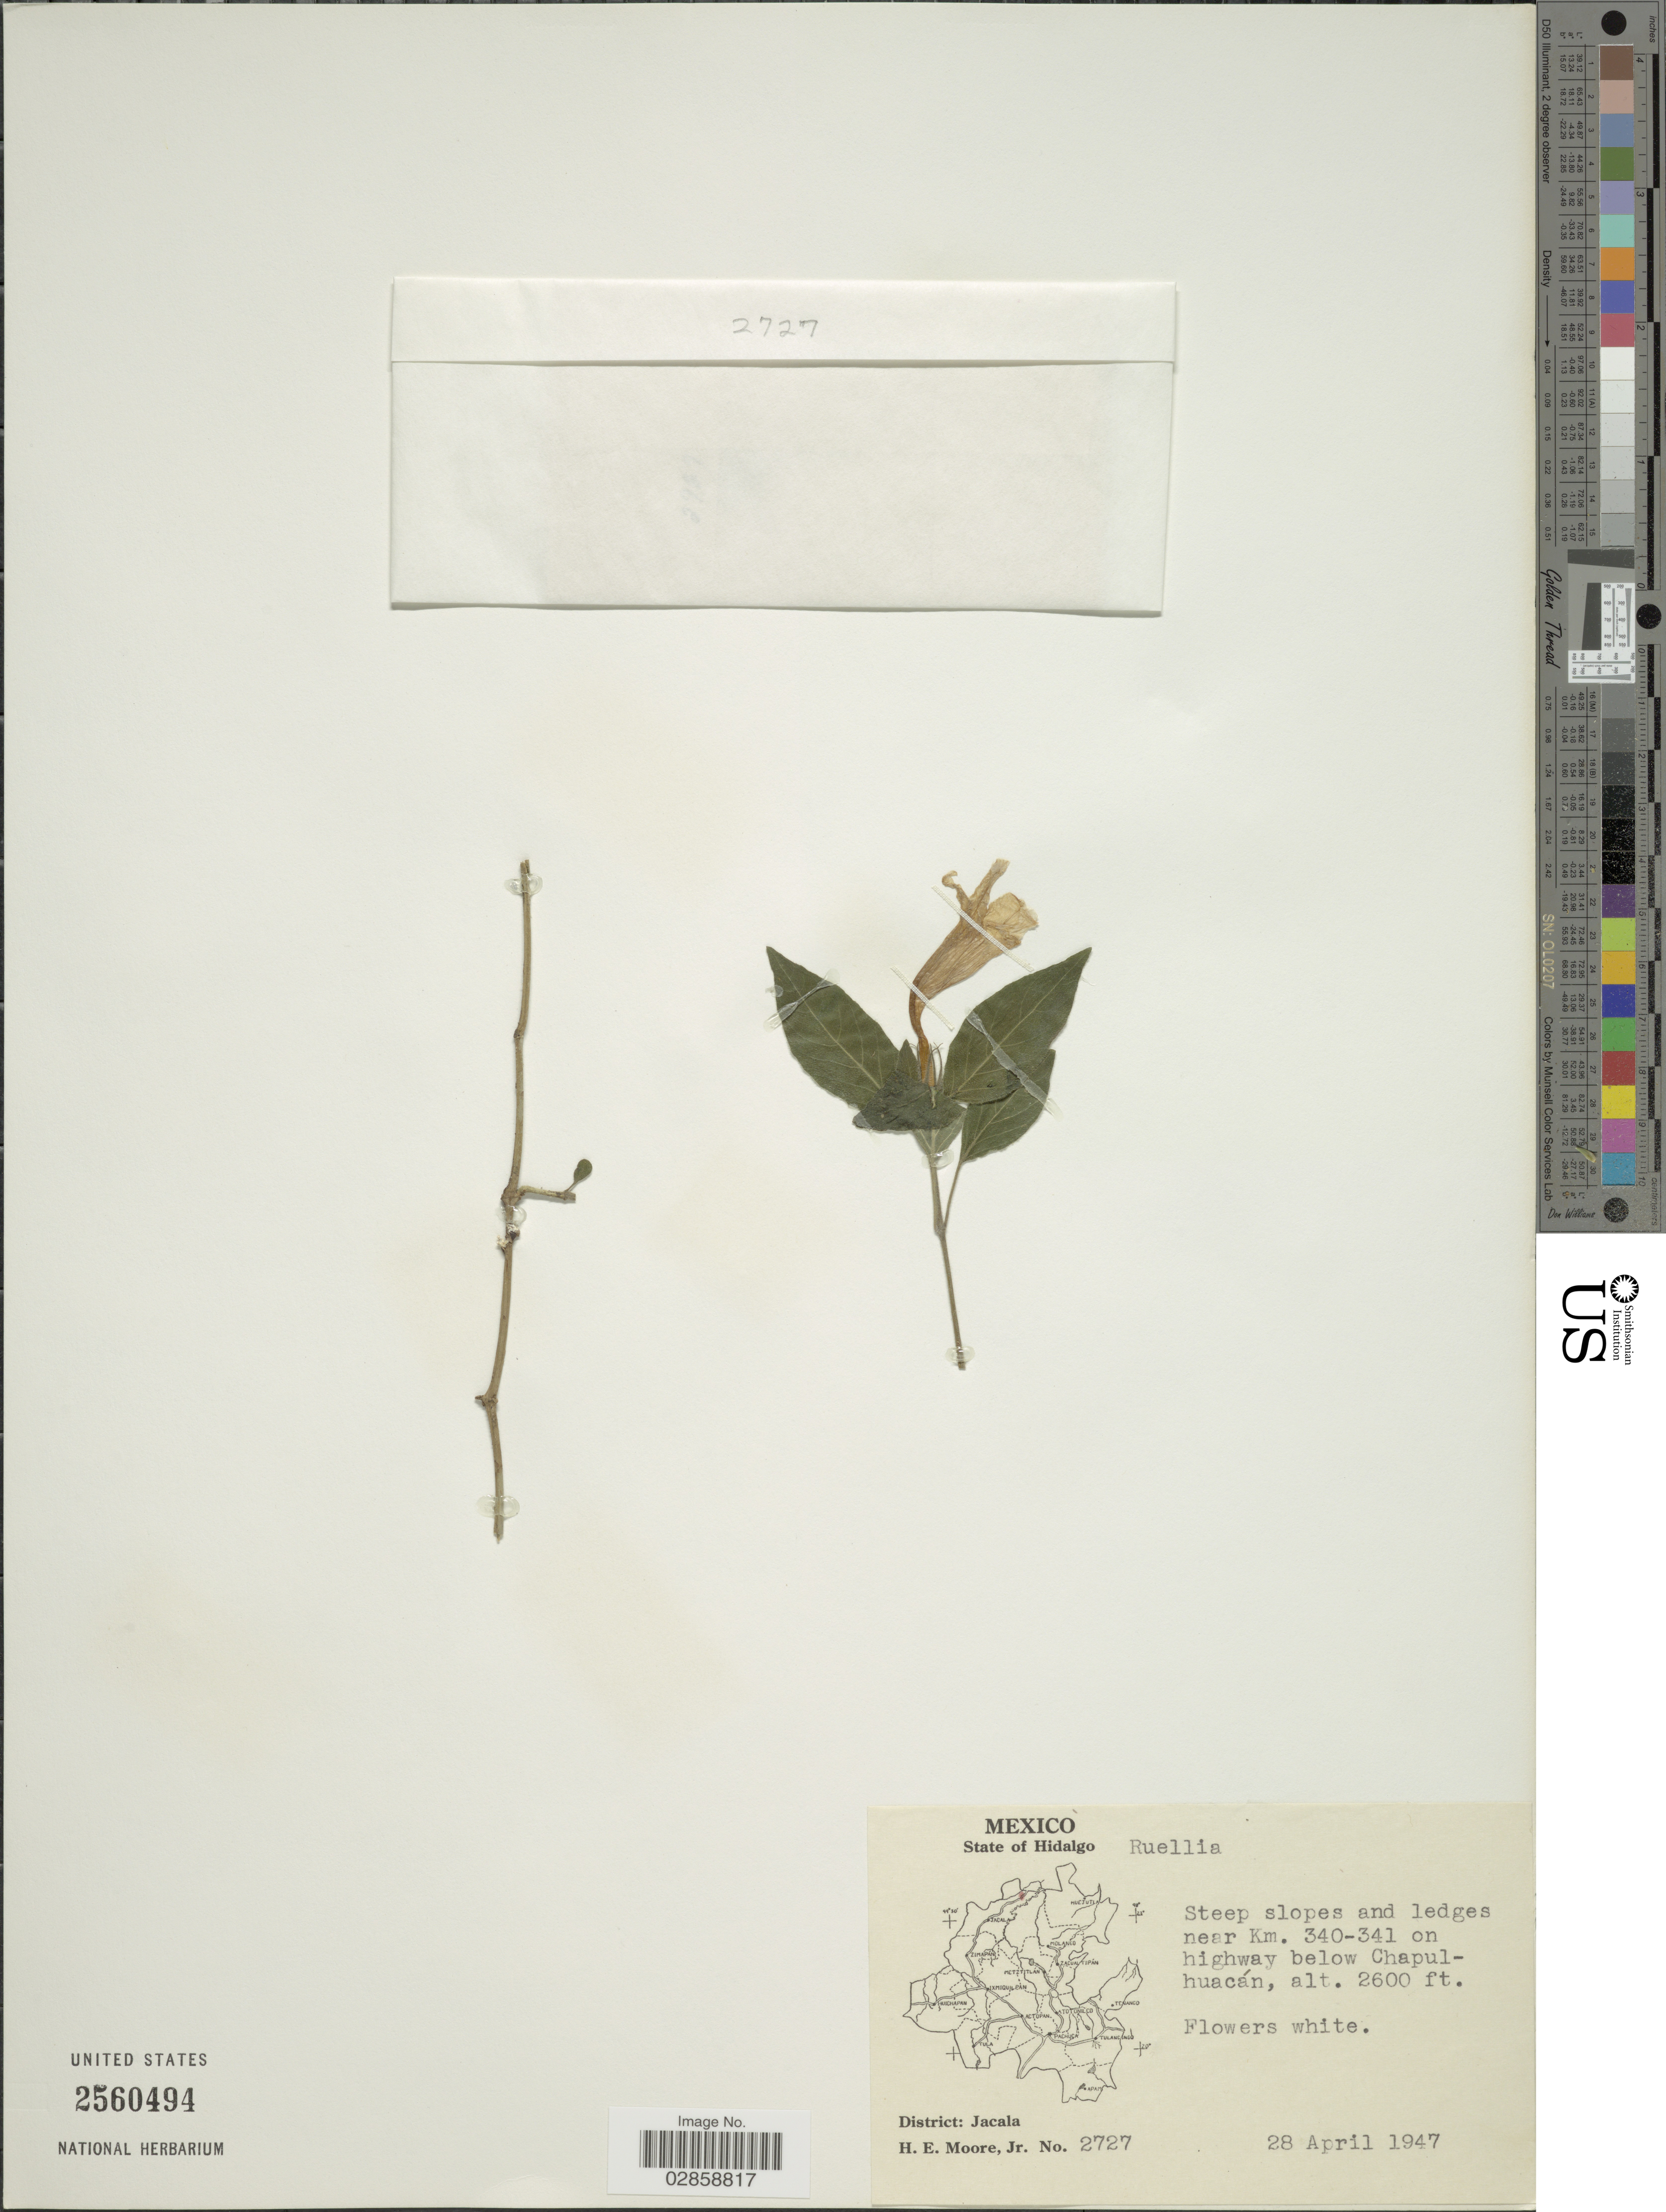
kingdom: Plantae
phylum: Tracheophyta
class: Magnoliopsida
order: Lamiales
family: Acanthaceae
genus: Ruellia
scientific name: Ruellia sp.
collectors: H. Moore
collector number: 2727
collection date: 1947-04-28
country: Mexico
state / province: Hidalgo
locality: Steep slopes and ledges near Km. 340-341 on highway below Chapulhuacán. District: Jacala.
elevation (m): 792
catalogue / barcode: US 2560494